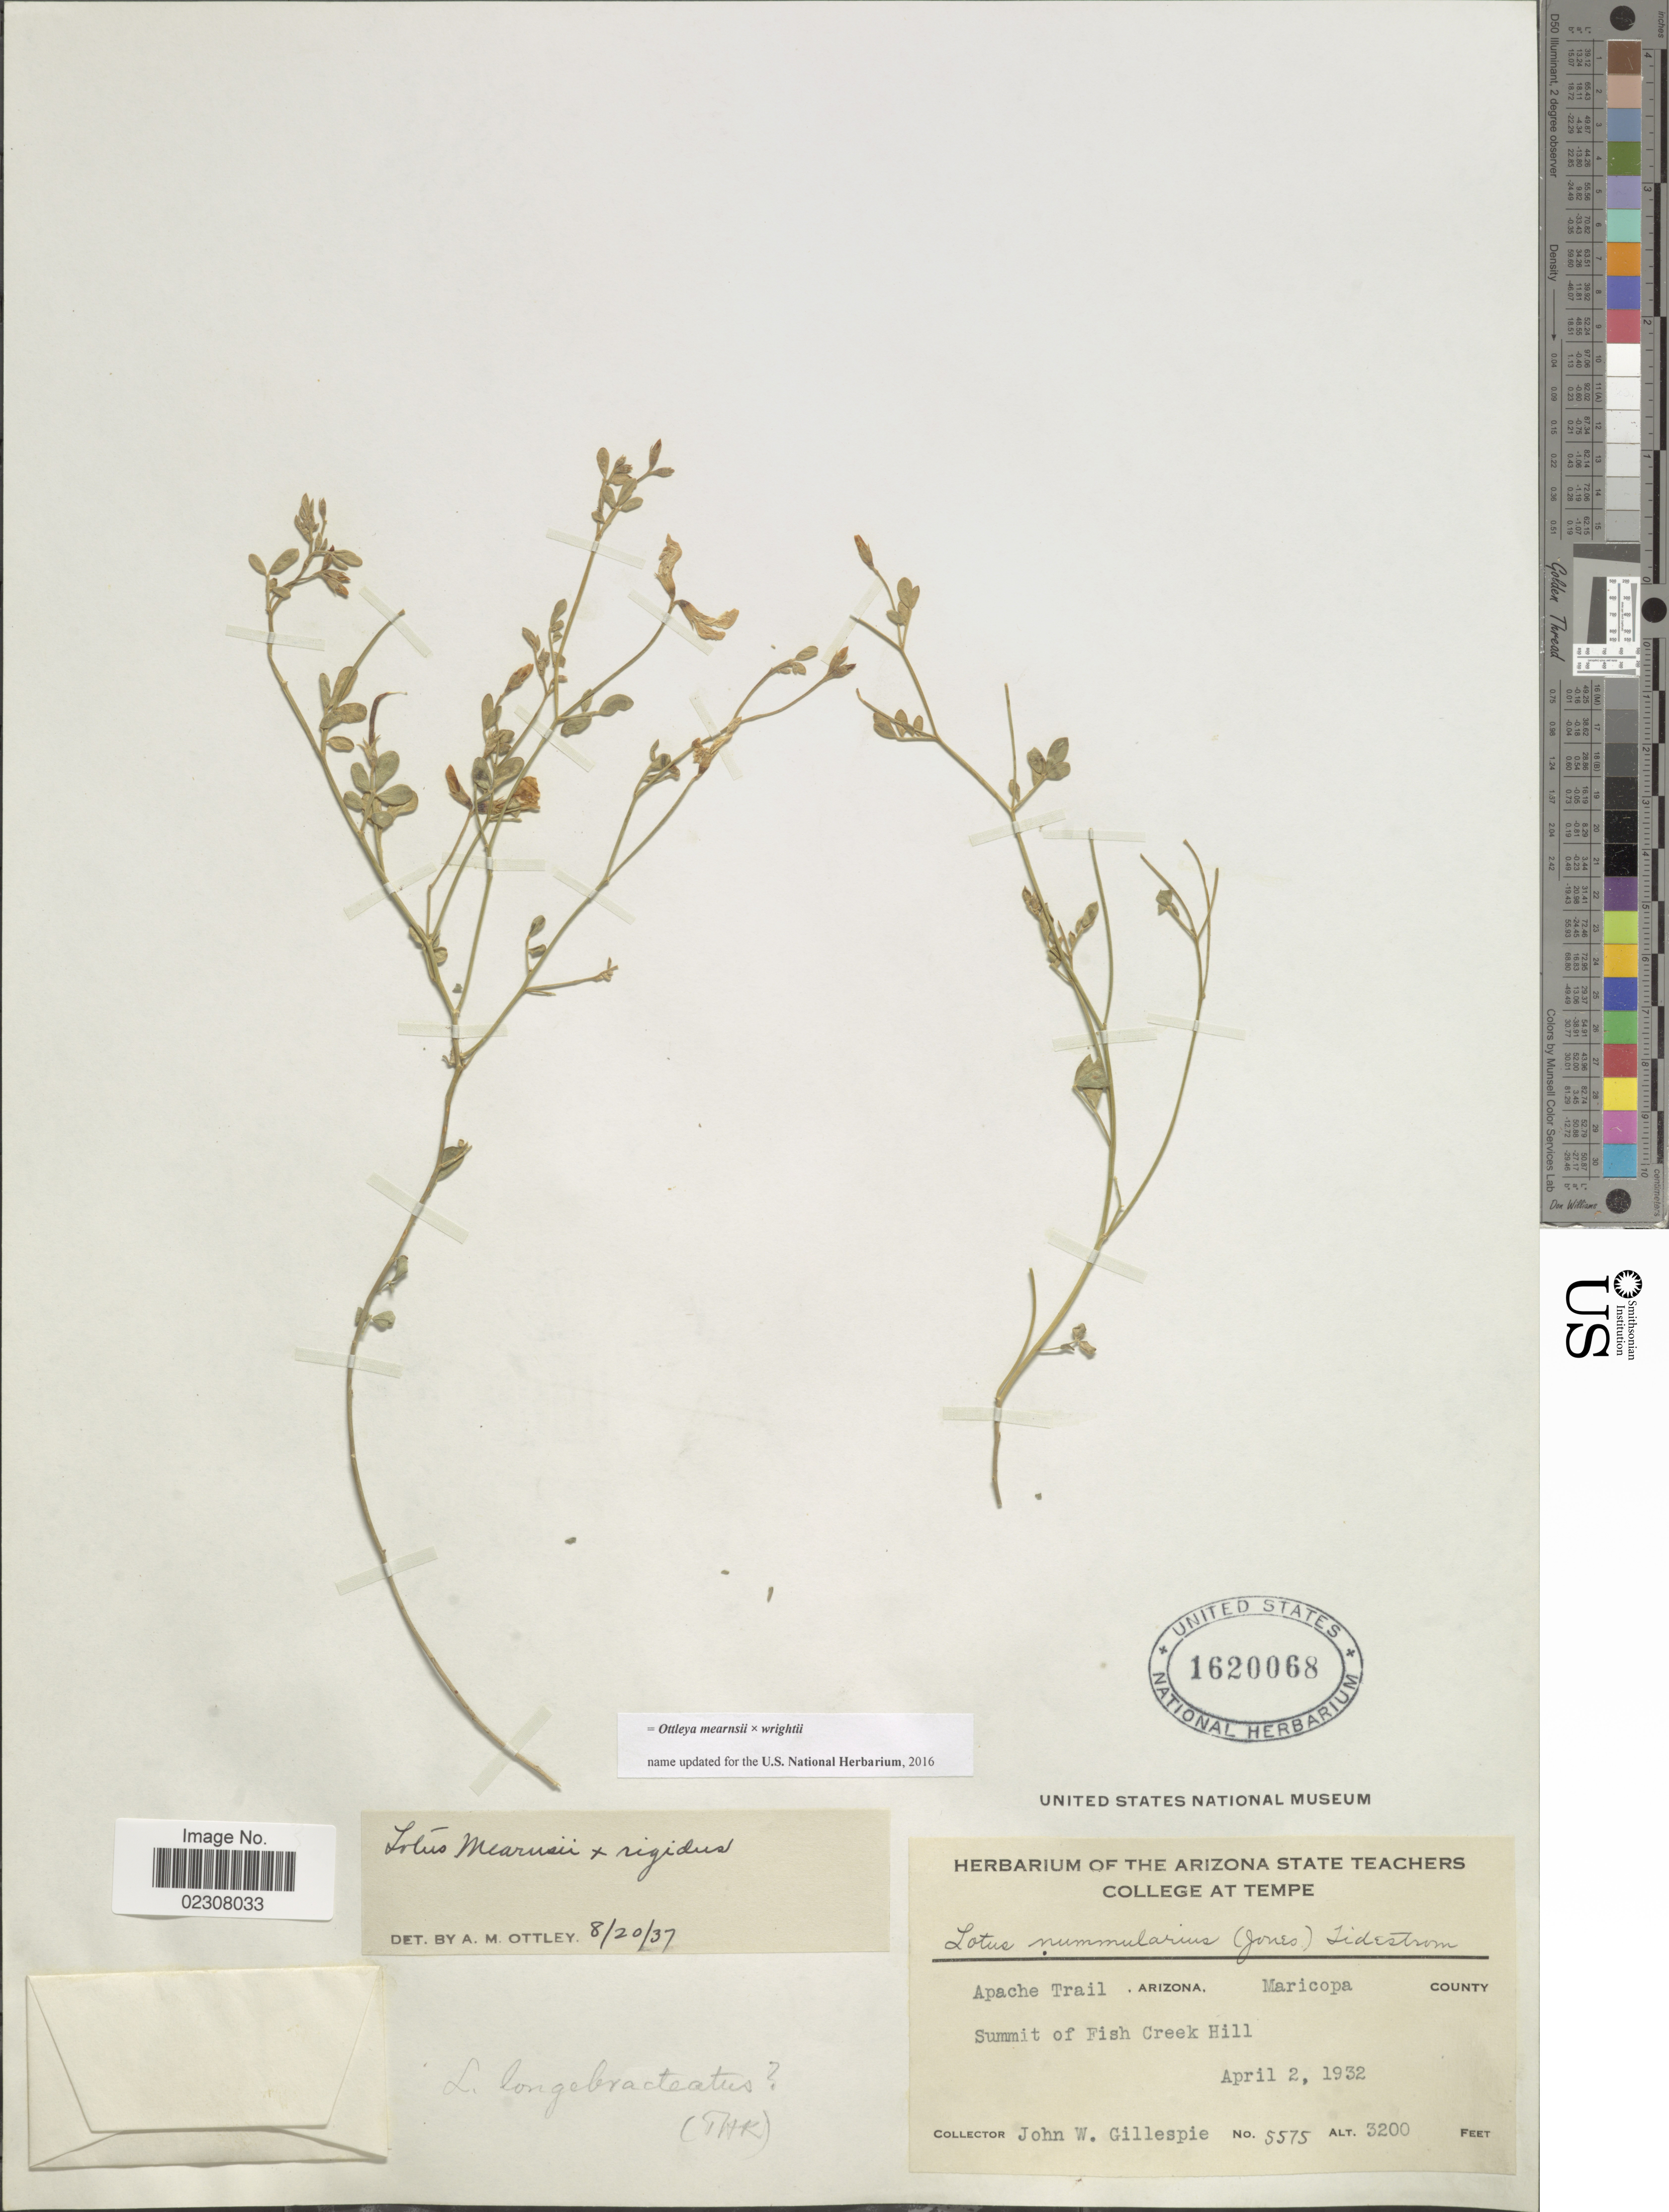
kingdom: Plantae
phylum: Tracheophyta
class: Magnoliopsida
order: Fabales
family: Fabaceae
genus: Ottleya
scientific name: Ottleya mearnsii x O. wrightii (A. Gray) D.D. Sokoloff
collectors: J. W. Gillespie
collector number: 5575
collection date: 1932-04-02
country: United States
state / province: Arizona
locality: Apache Trail, Maricopa County, Summit of Fish Creek Hill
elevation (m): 975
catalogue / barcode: US 1620068